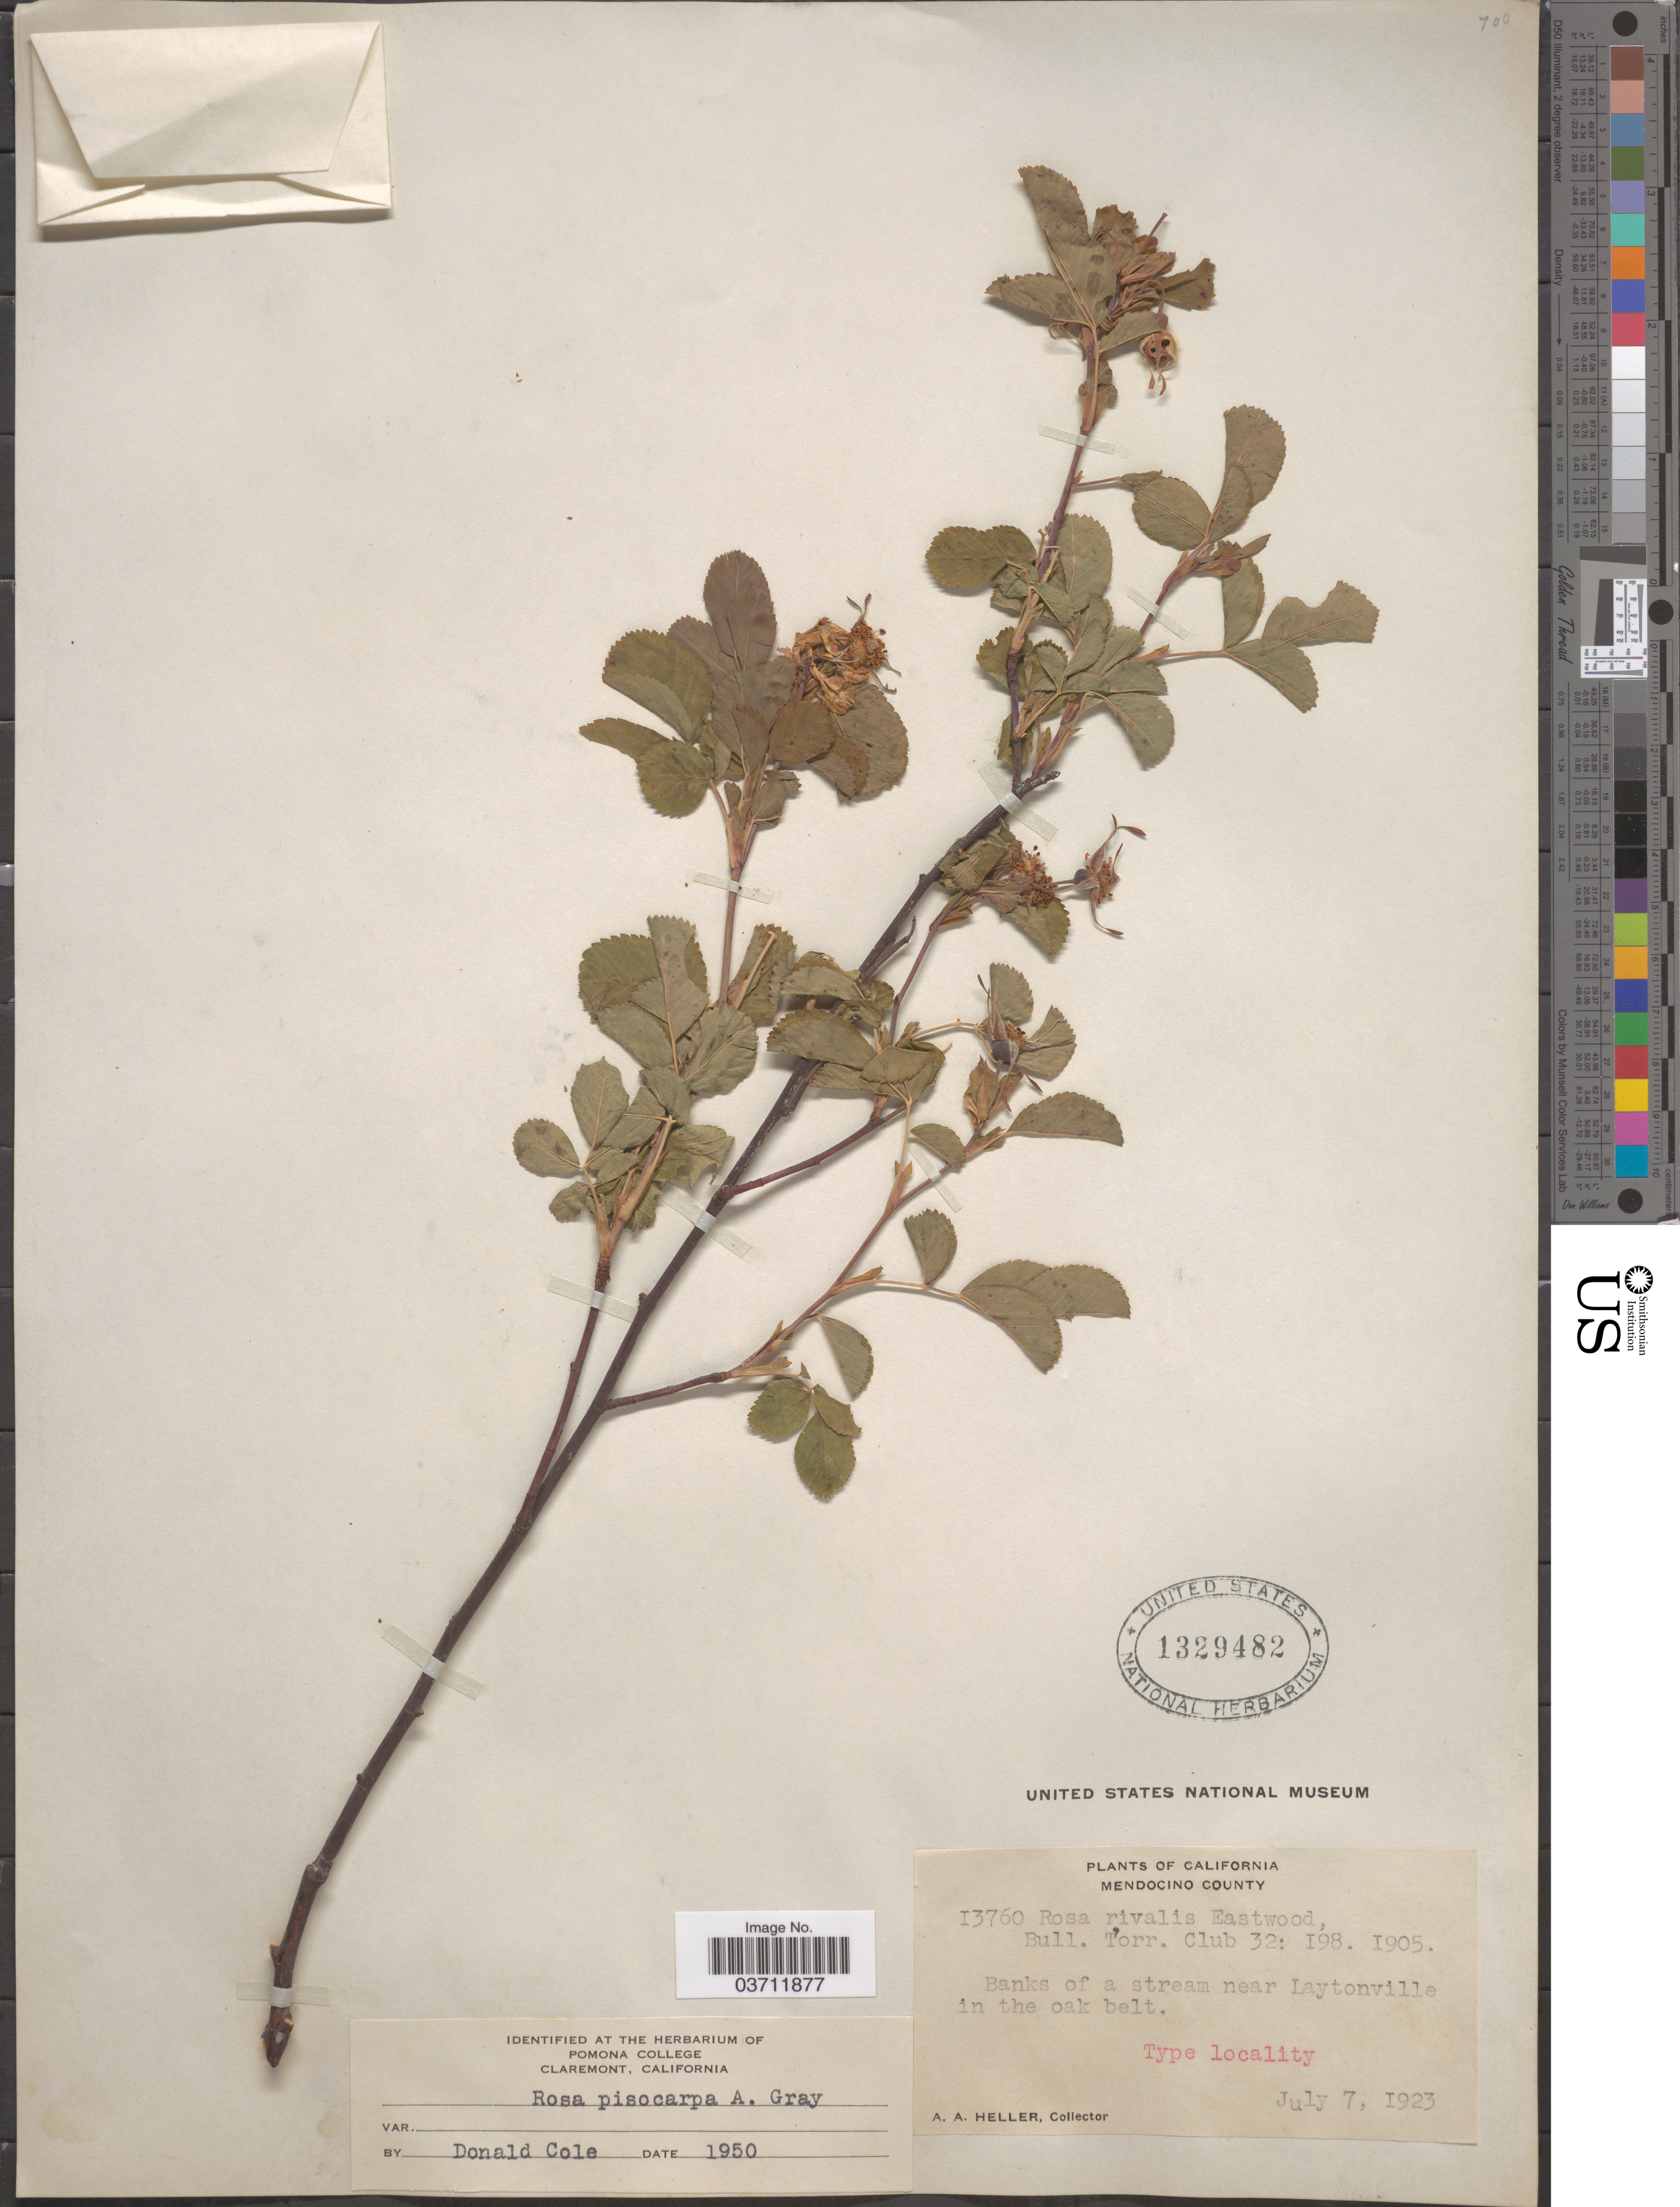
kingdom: Plantae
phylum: Tracheophyta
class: Magnoliopsida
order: Rosales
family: Rosaceae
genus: Rosa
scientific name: Rosa pisocarpa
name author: A. Gray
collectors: A. A. Heller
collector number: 13760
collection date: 1923-07-07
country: United States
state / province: California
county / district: Mendocino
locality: Mendocino County. Banks of a stream near Laytonville in the oak belt.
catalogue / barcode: US 1329482